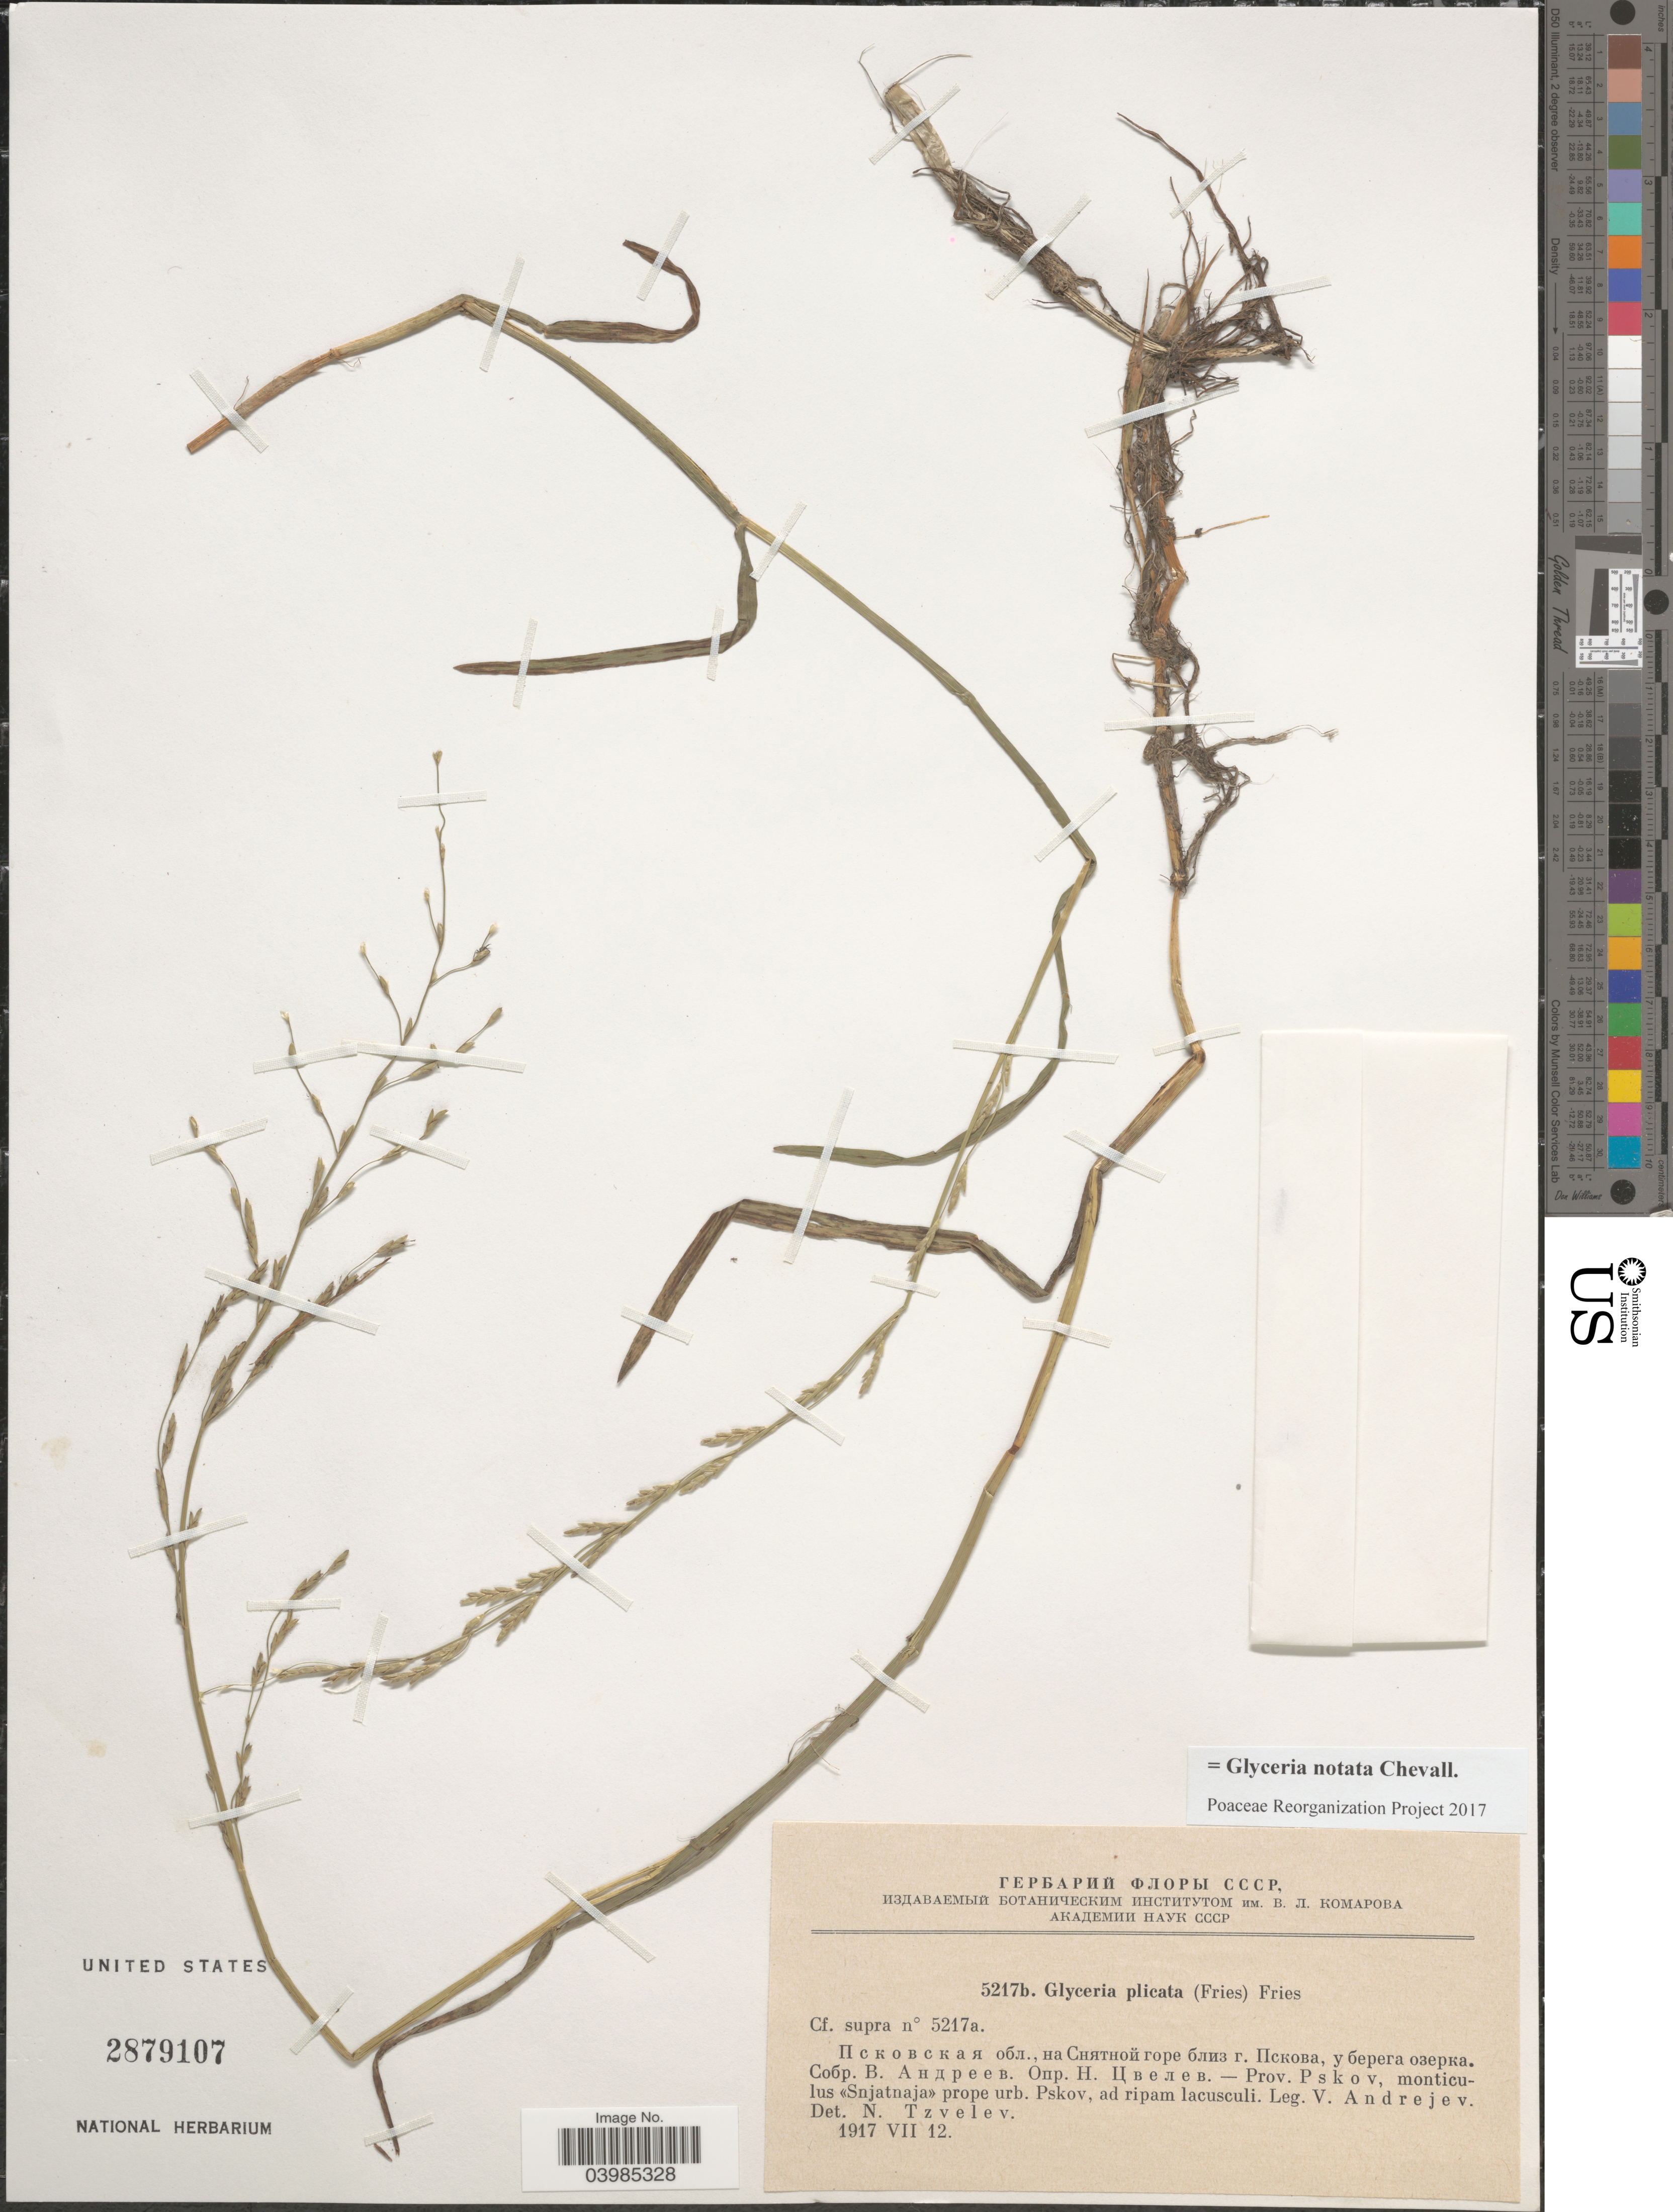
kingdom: Plantae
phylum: Tracheophyta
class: Liliopsida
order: Poales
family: Poaceae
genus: Glyceria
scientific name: Glyceria notata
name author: Chevall.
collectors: V. Andrejev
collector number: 5217b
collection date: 1917-07-12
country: Russian Federation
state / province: Pskov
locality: Monticulus «Snjatnaja» prope urb. Pskov, ad ripam lacusculi.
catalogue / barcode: US 2879107